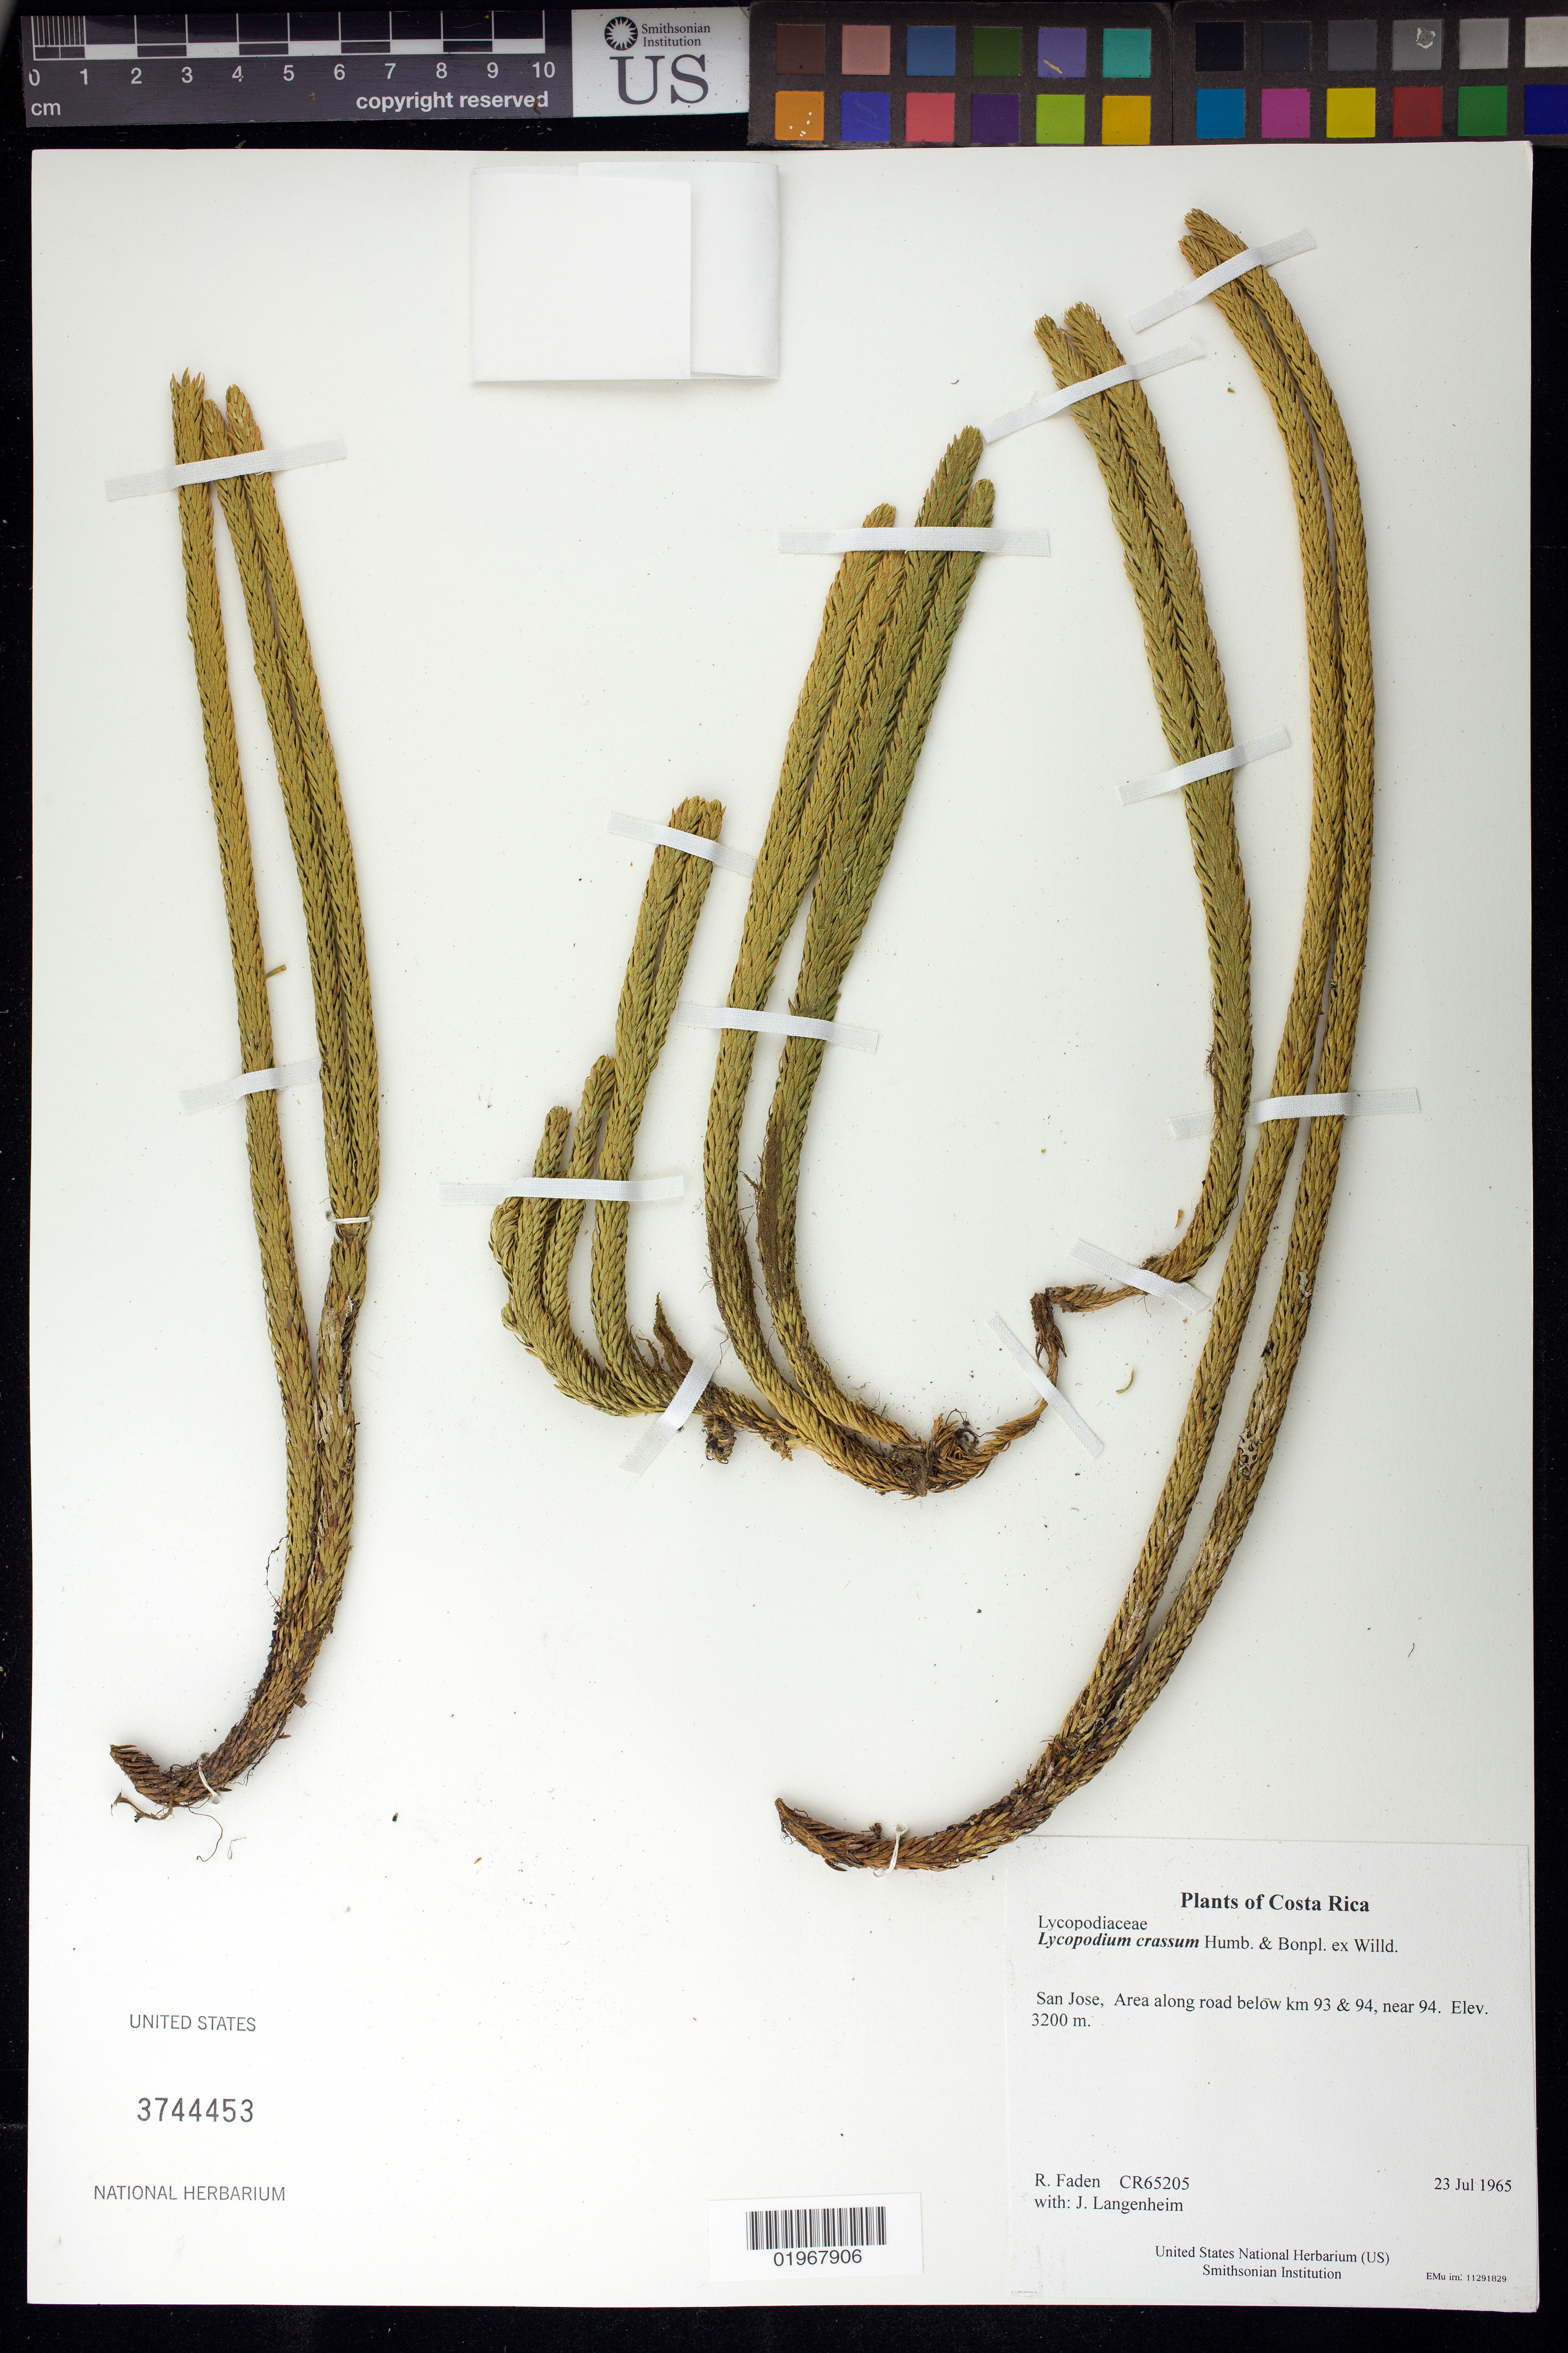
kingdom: Plantae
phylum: Tracheophyta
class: Lycopodiopsida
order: Lycopodiales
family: Lycopodiaceae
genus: Phlegmariurus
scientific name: Phlegmariurus crassus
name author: (Humb. & Bonpl. ex Willd.) B. Øllg.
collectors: R. B. Faden & J. Langenheim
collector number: CR65205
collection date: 1965-07-23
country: Costa Rica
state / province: San Jose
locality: Area along road below km 93 & 94, near 94.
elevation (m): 3200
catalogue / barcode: US 3744453